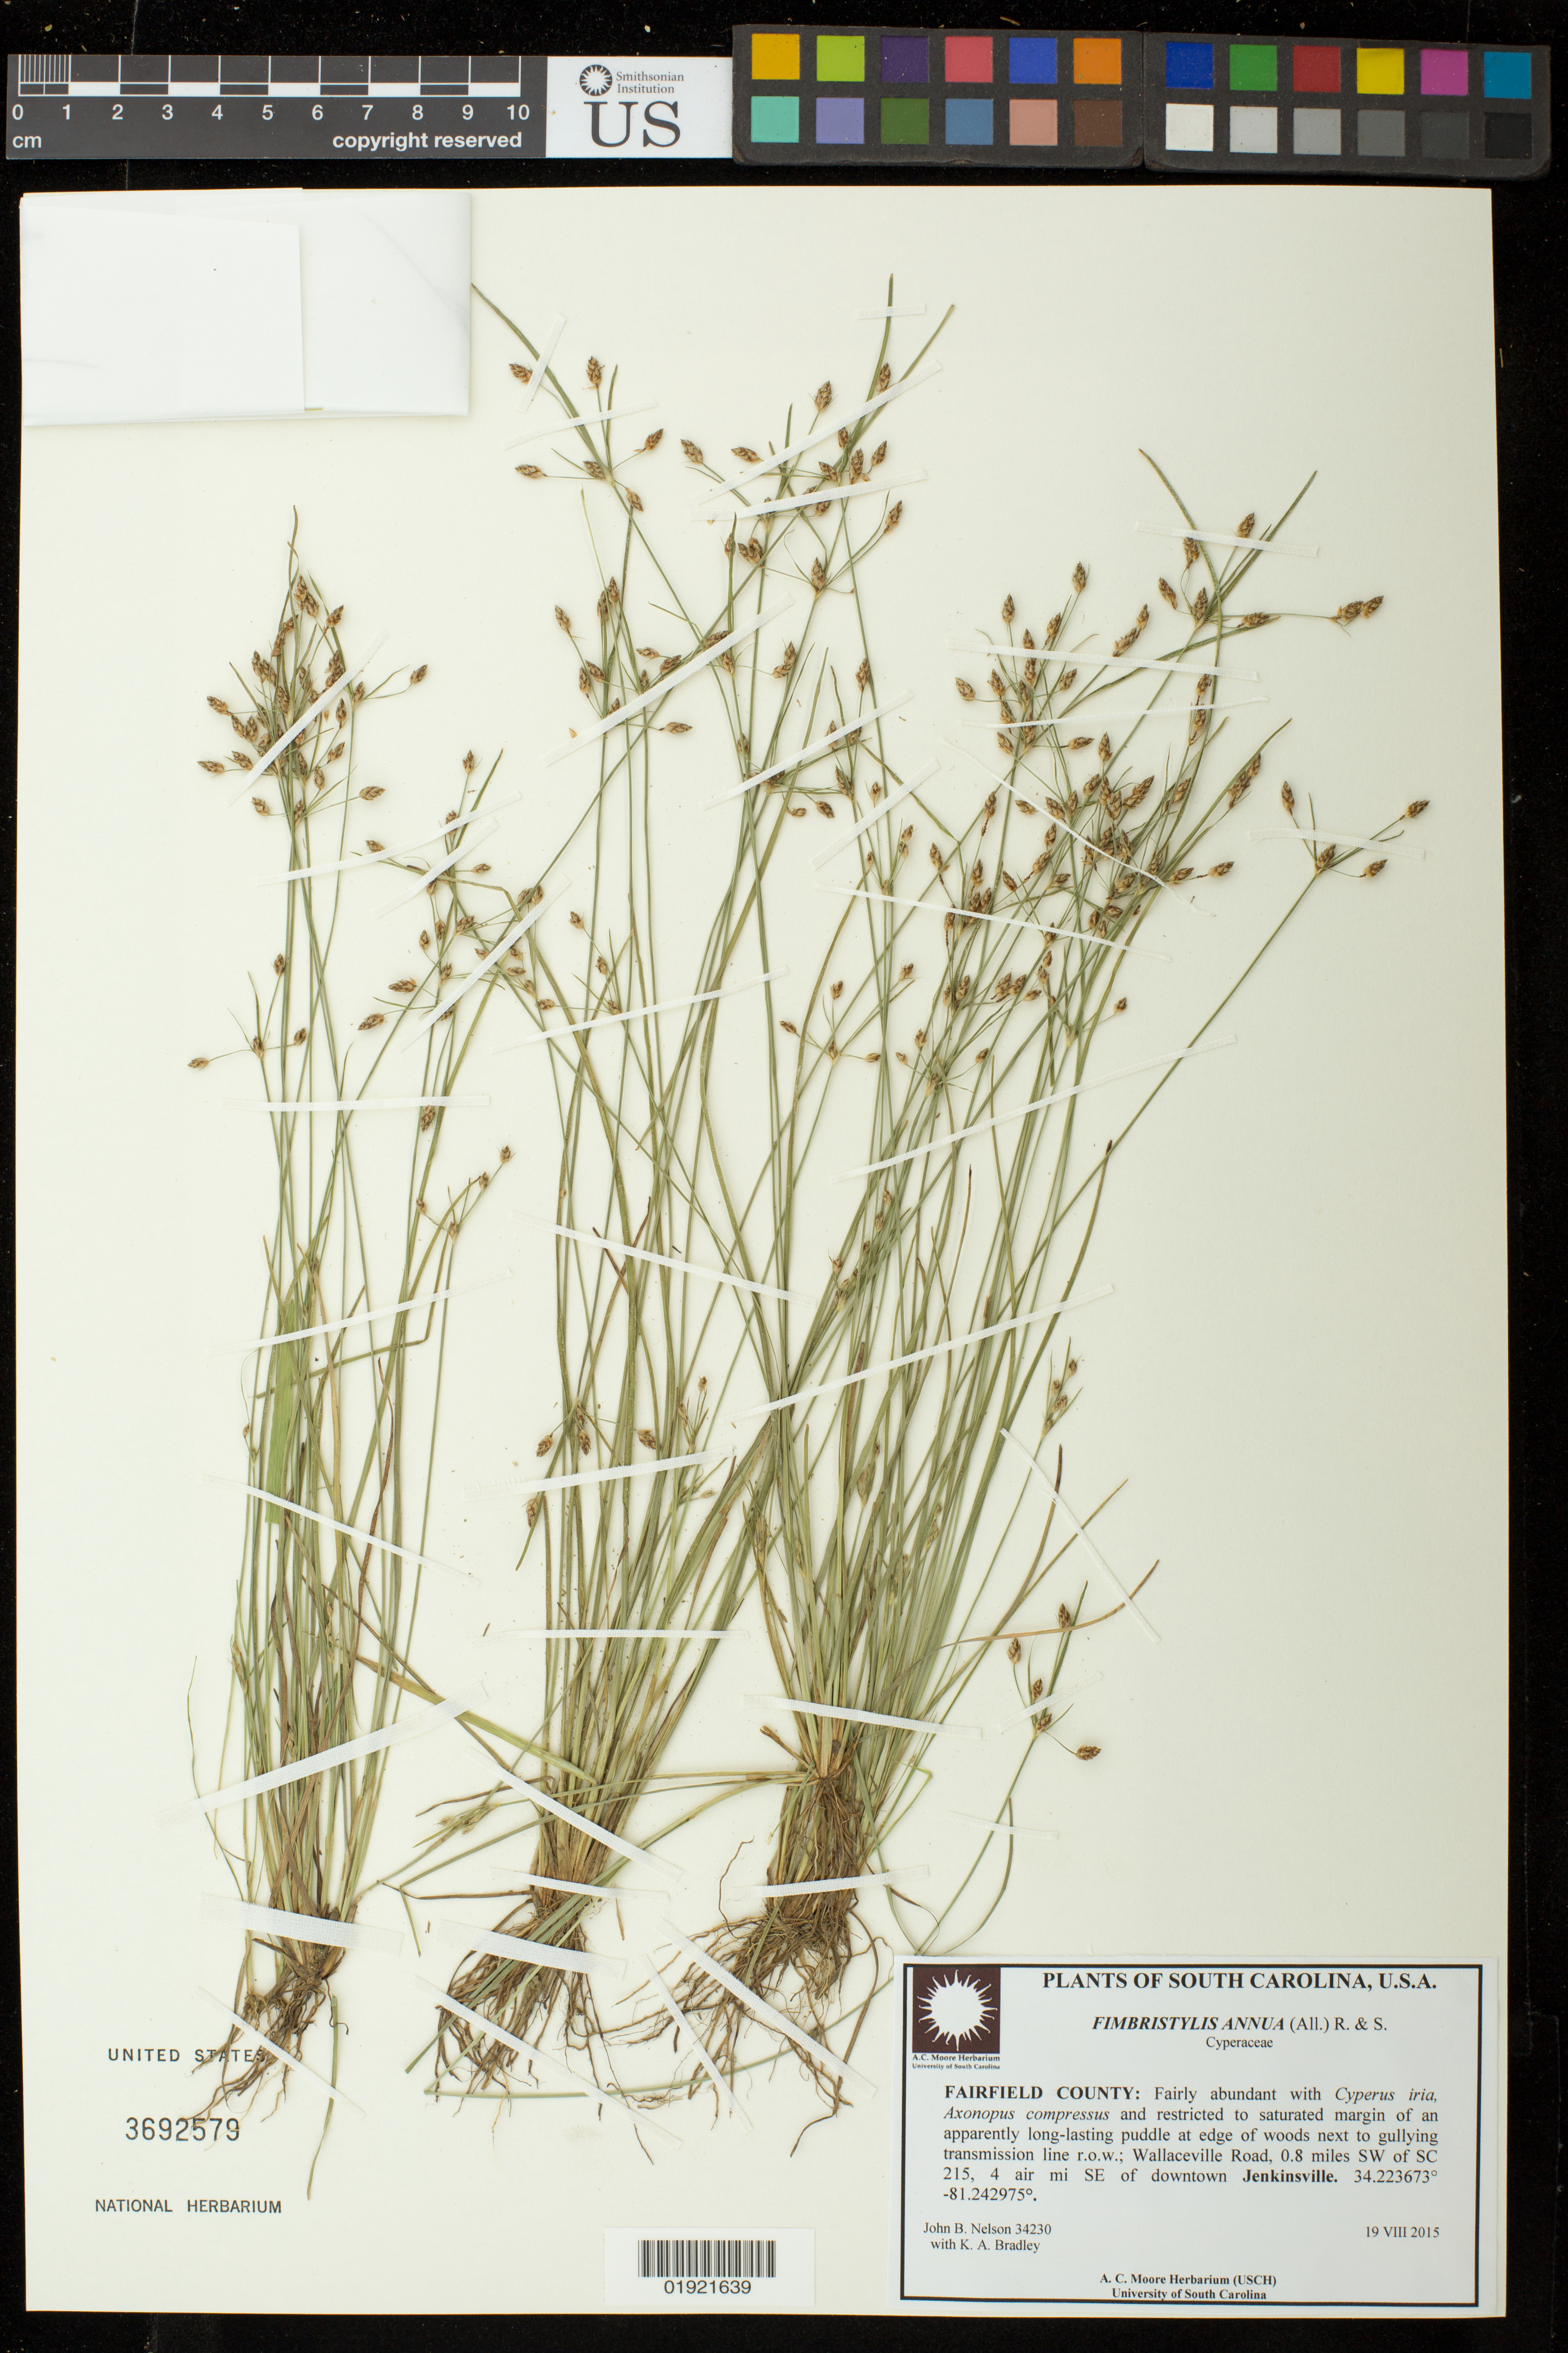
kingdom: Plantae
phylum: Tracheophyta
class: Liliopsida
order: Poales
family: Cyperaceae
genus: Fimbristylis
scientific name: Fimbristylis annua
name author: (All.) Roem. & Schult.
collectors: J. Nelson & K. Bradley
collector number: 34230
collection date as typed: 19 VIII 2015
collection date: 2015-08-19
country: United States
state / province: South Carolina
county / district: Fairfield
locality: restricted to saturated margin of an apparently long-lasting puddle at edge of woods next to gullying transmission line r.o.w.; Wallaceville Road, 0.8 miles SW of SC 215, 4 air mi SE of downtown Jenkinsville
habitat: Fairly abundant with Cyperus iria, Axonopus compressus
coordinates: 34.223673 degrees, 81.242975 degrees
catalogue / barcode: US 3692579